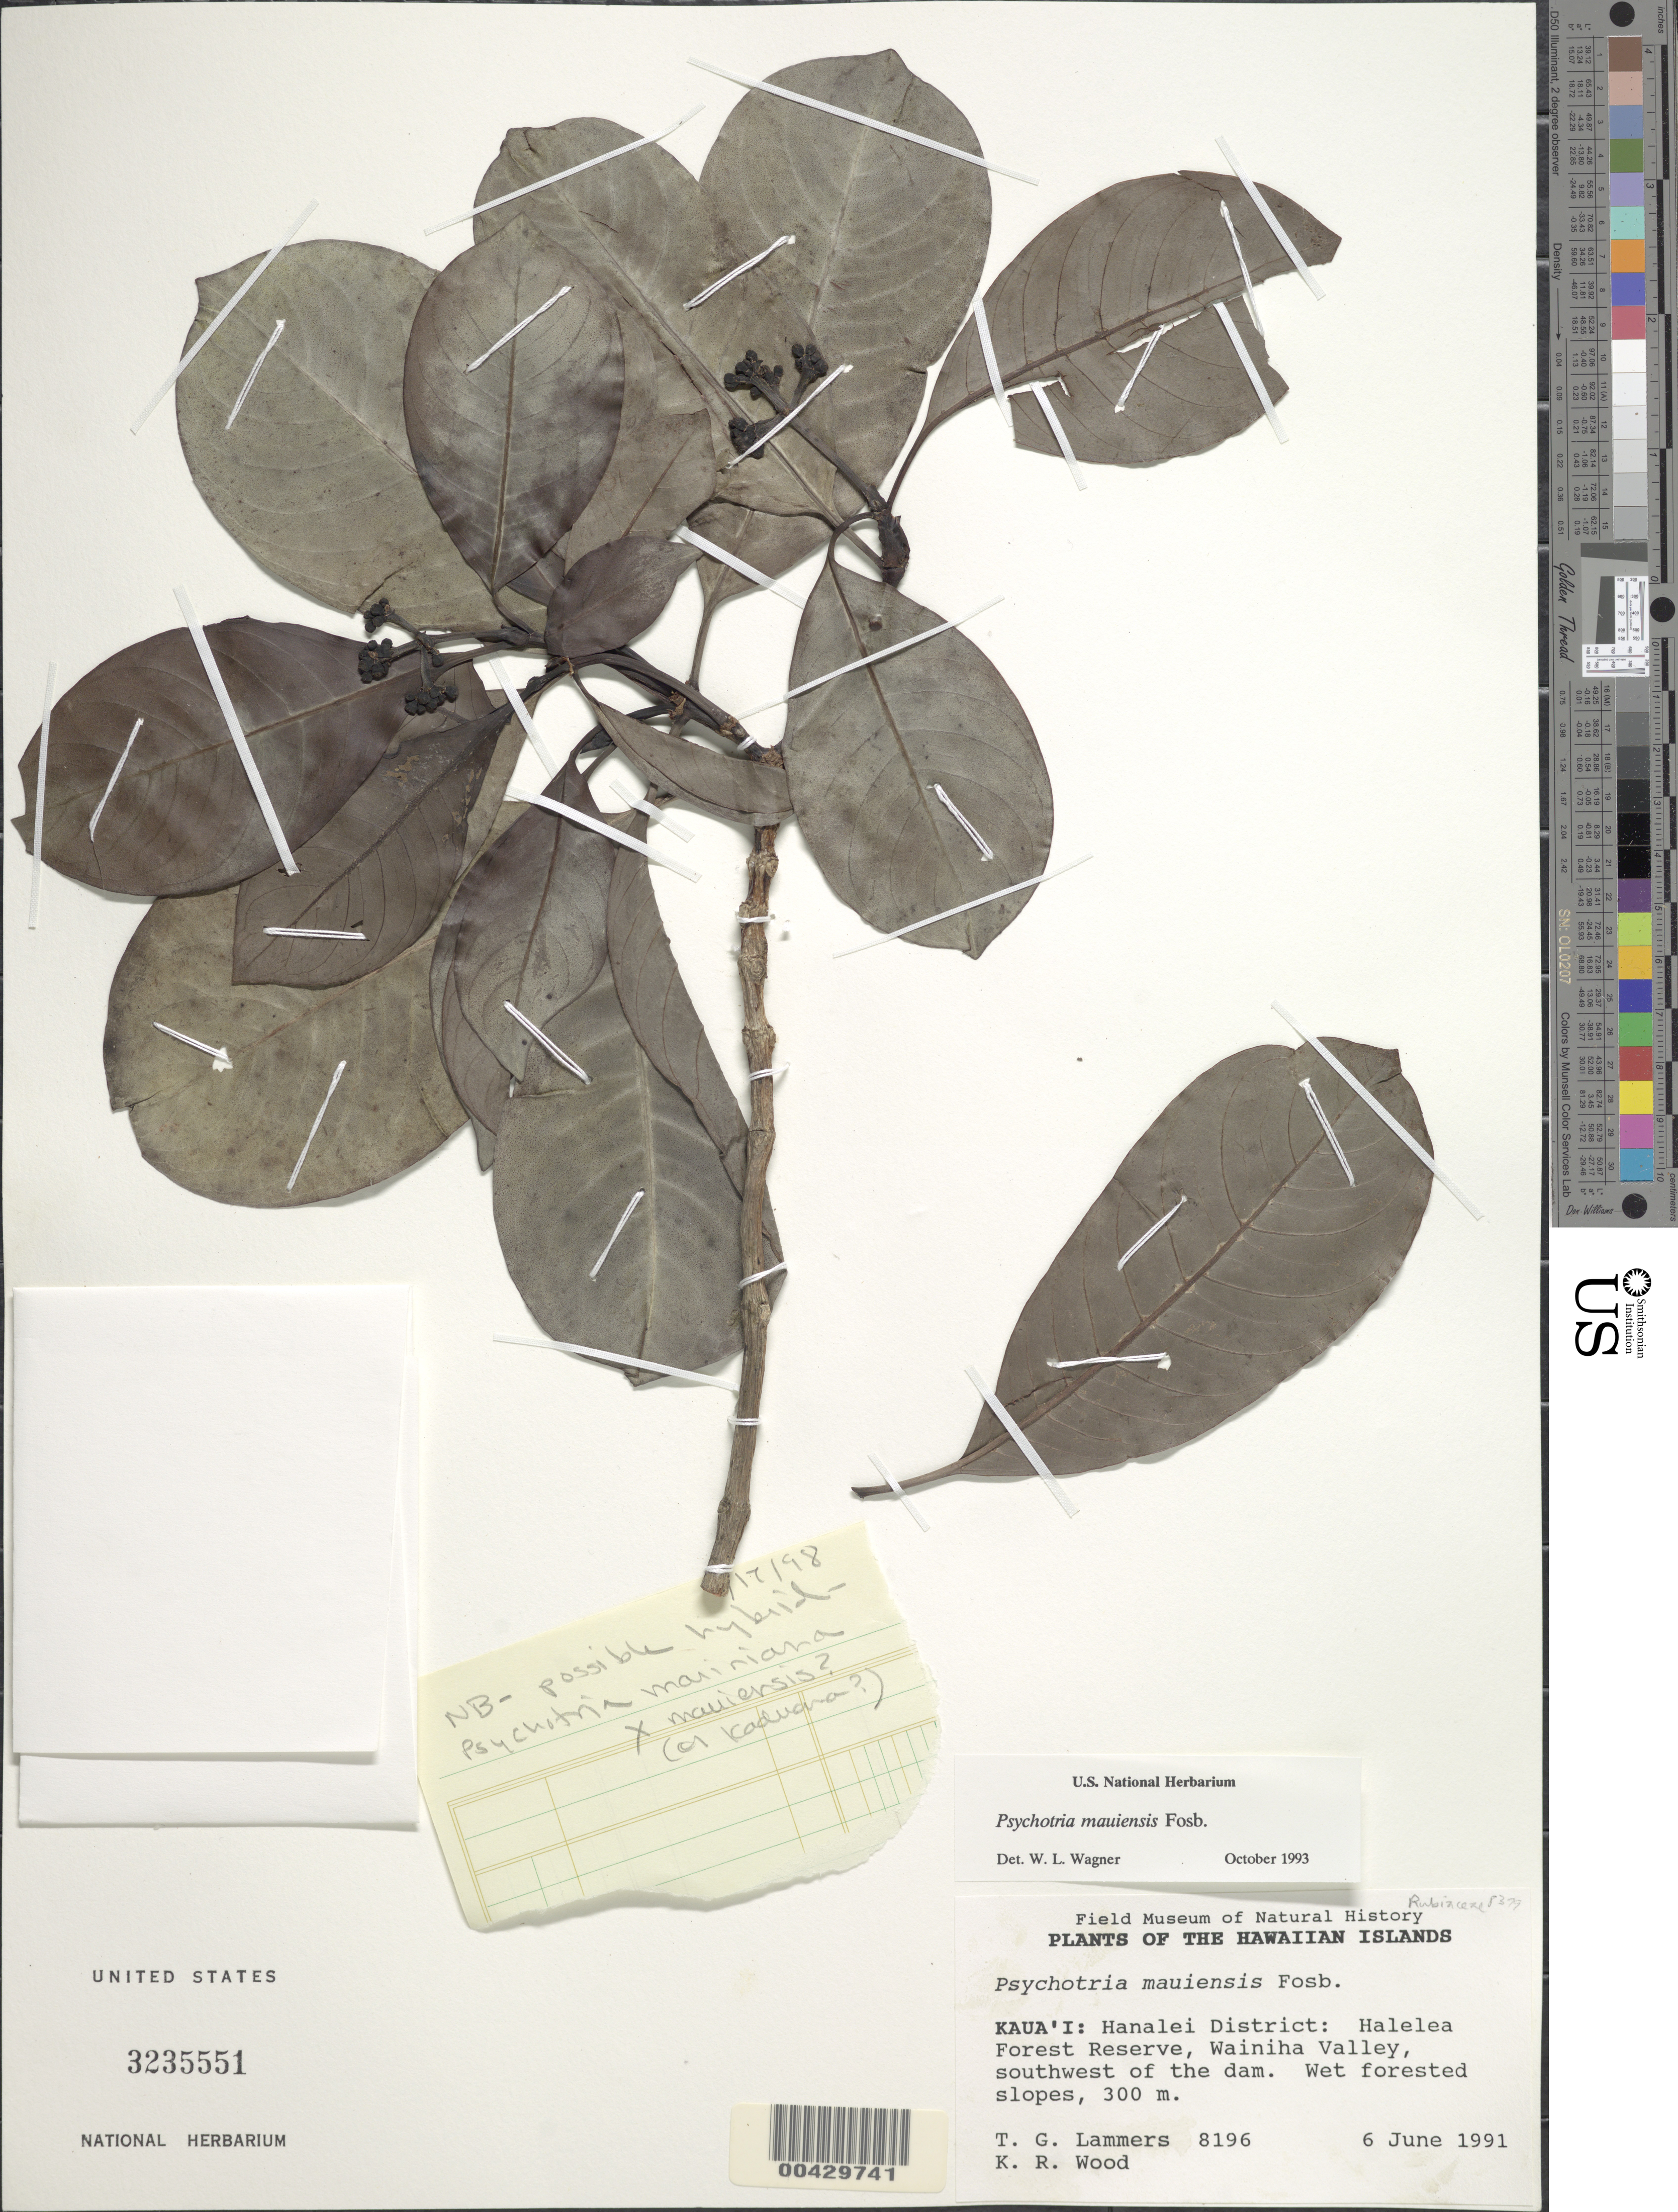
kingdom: Plantae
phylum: Tracheophyta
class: Magnoliopsida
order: Gentianales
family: Rubiaceae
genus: Psychotria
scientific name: Psychotria mauiensis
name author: Fosberg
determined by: Wagner, W. L., (BOT), Smithsonian Institution - National Museum of Natural History (UNITED STATES)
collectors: T. G. Lammers & K. R. Wood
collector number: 8196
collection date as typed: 6 Jun 1991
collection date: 1991-06-06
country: United States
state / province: Hawaii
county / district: Kauai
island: Kaua'i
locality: Hanalei District: Halelea Forest Reserve, Wainiha Valley, southwest of the dam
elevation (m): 300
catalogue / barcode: US 3235551